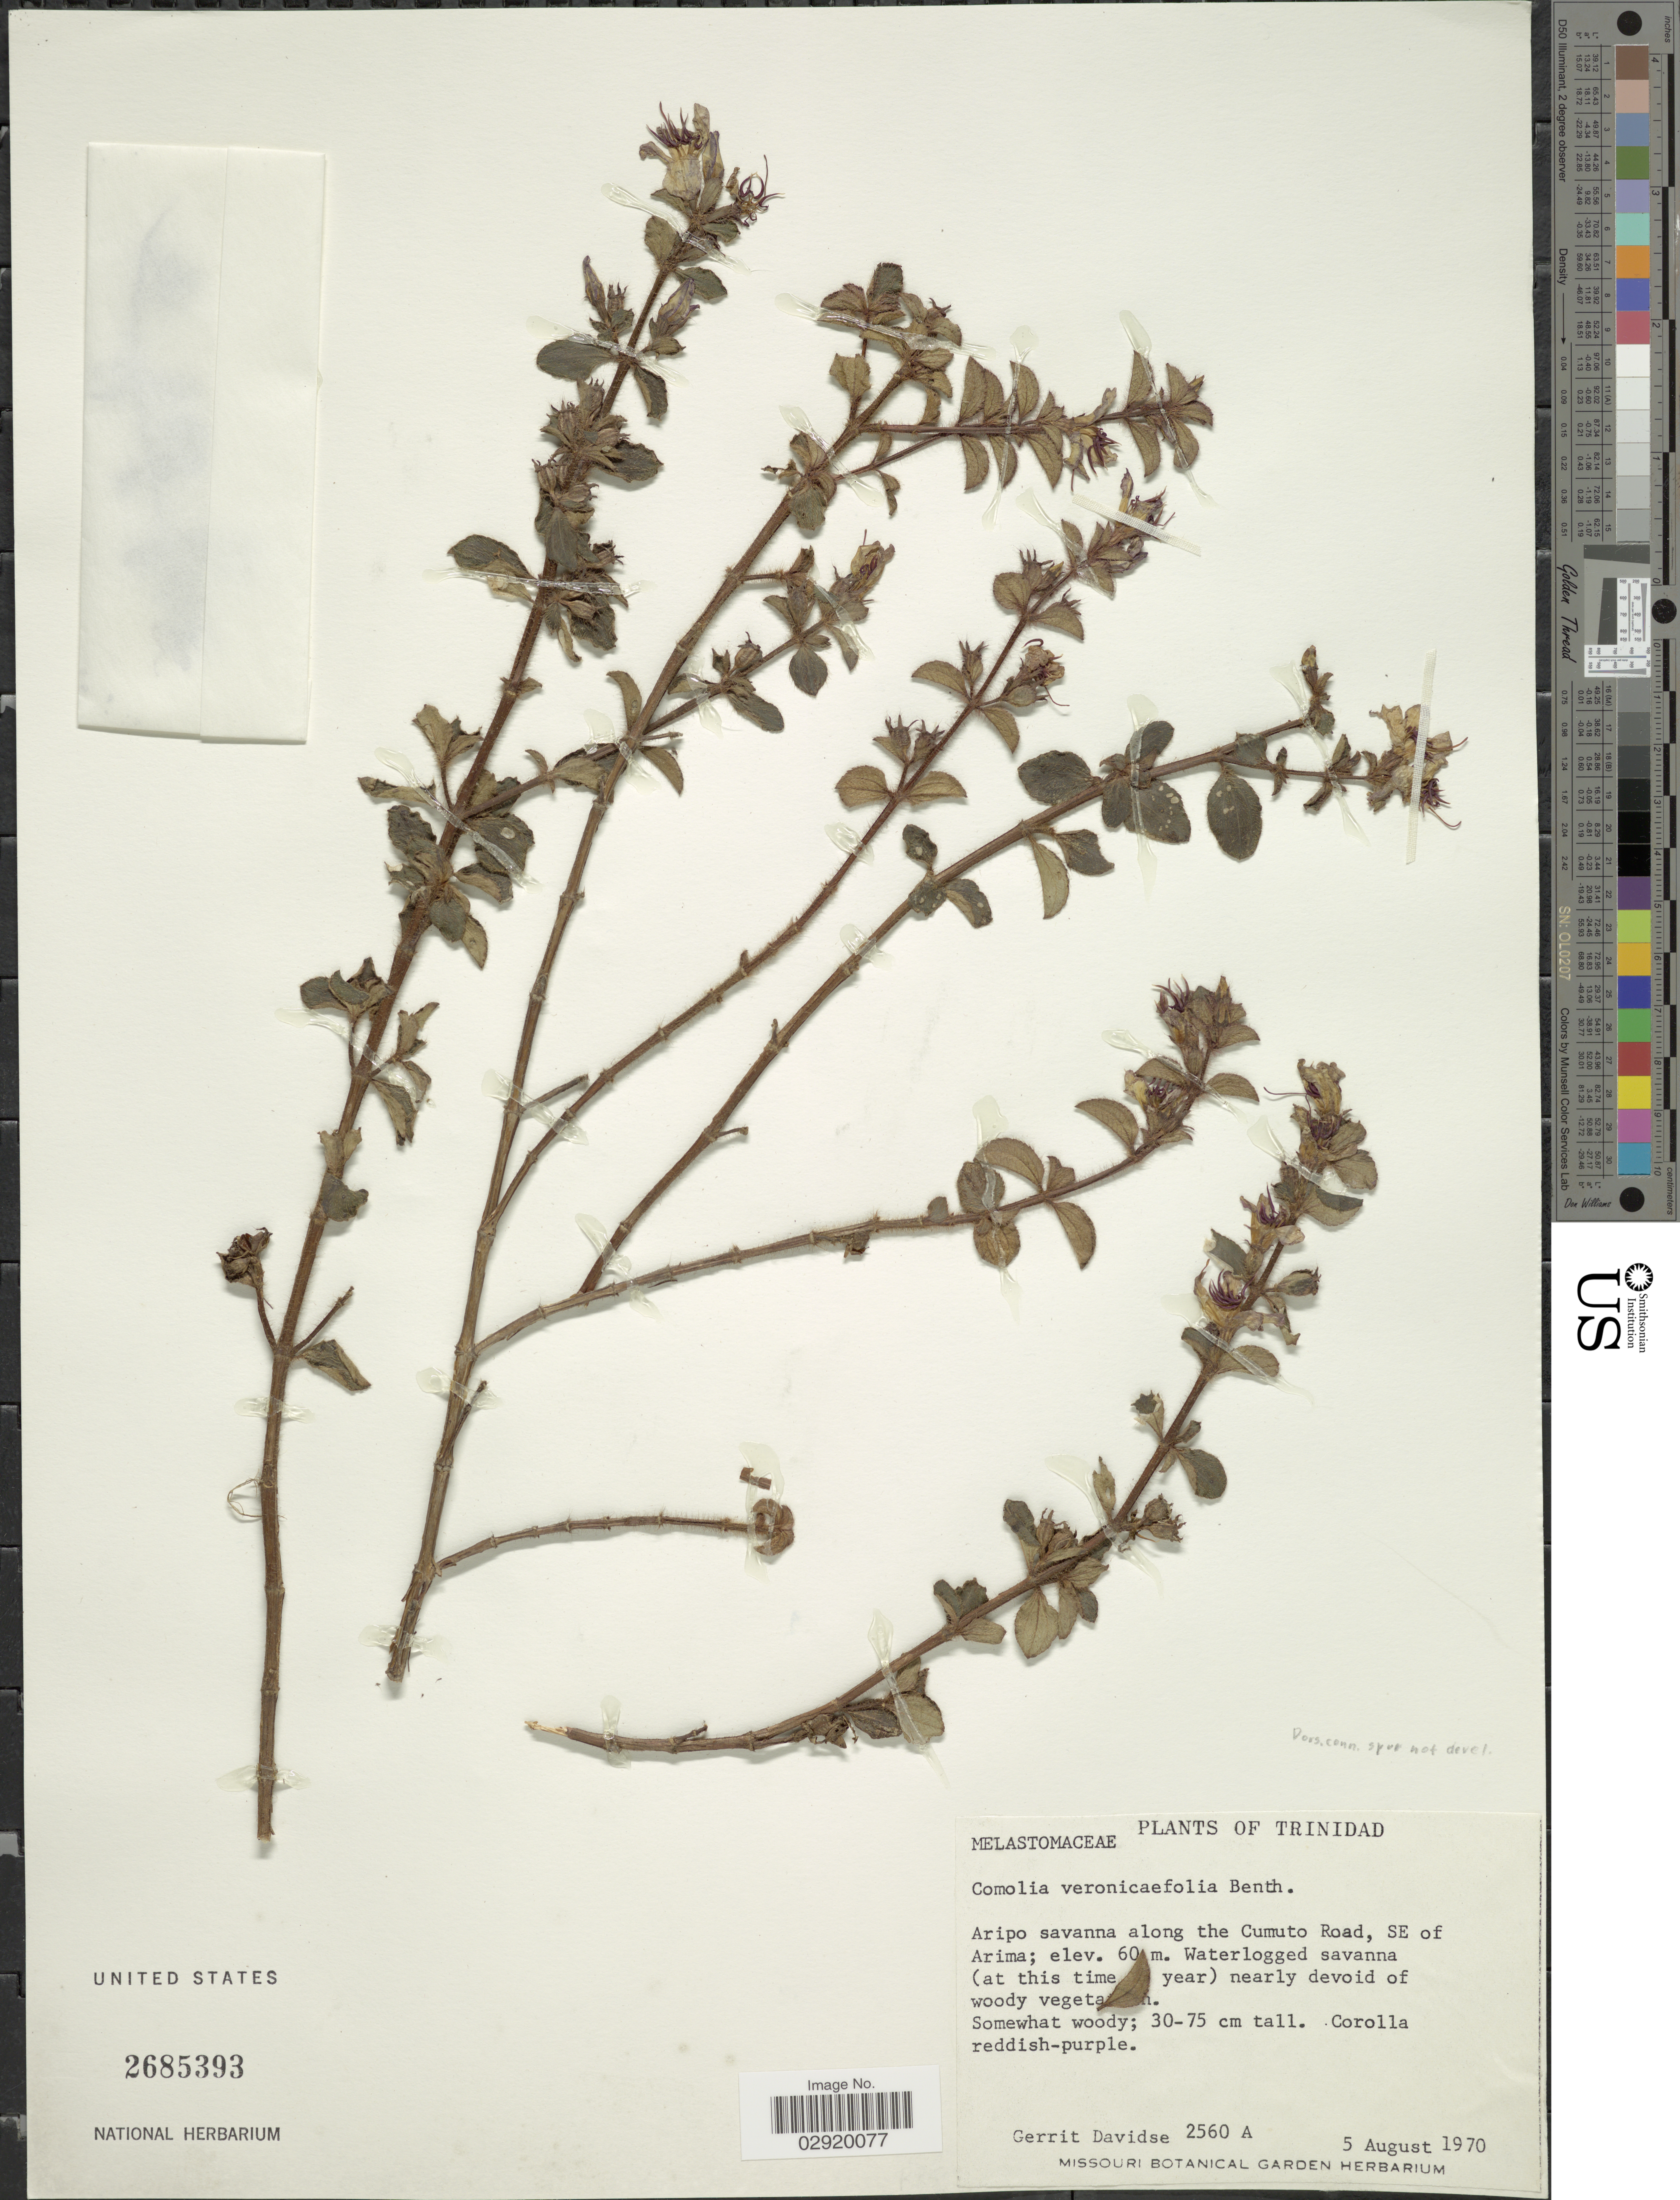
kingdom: Plantae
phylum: Tracheophyta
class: Magnoliopsida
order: Myrtales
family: Melastomataceae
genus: Comolia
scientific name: Comolia veronicifolia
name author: Benth.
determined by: Nunes da Silva, Diego, (RB), Jardim Botanico do Rio de Janeiro - Herbario (BRAZIL)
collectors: G. Davidse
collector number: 2560 A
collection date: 1970-08-05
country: Trinidad and Tobago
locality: Trinidad. Aripo savanna along the Cumuto Road, SE of Arima.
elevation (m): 60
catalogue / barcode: US 2685393